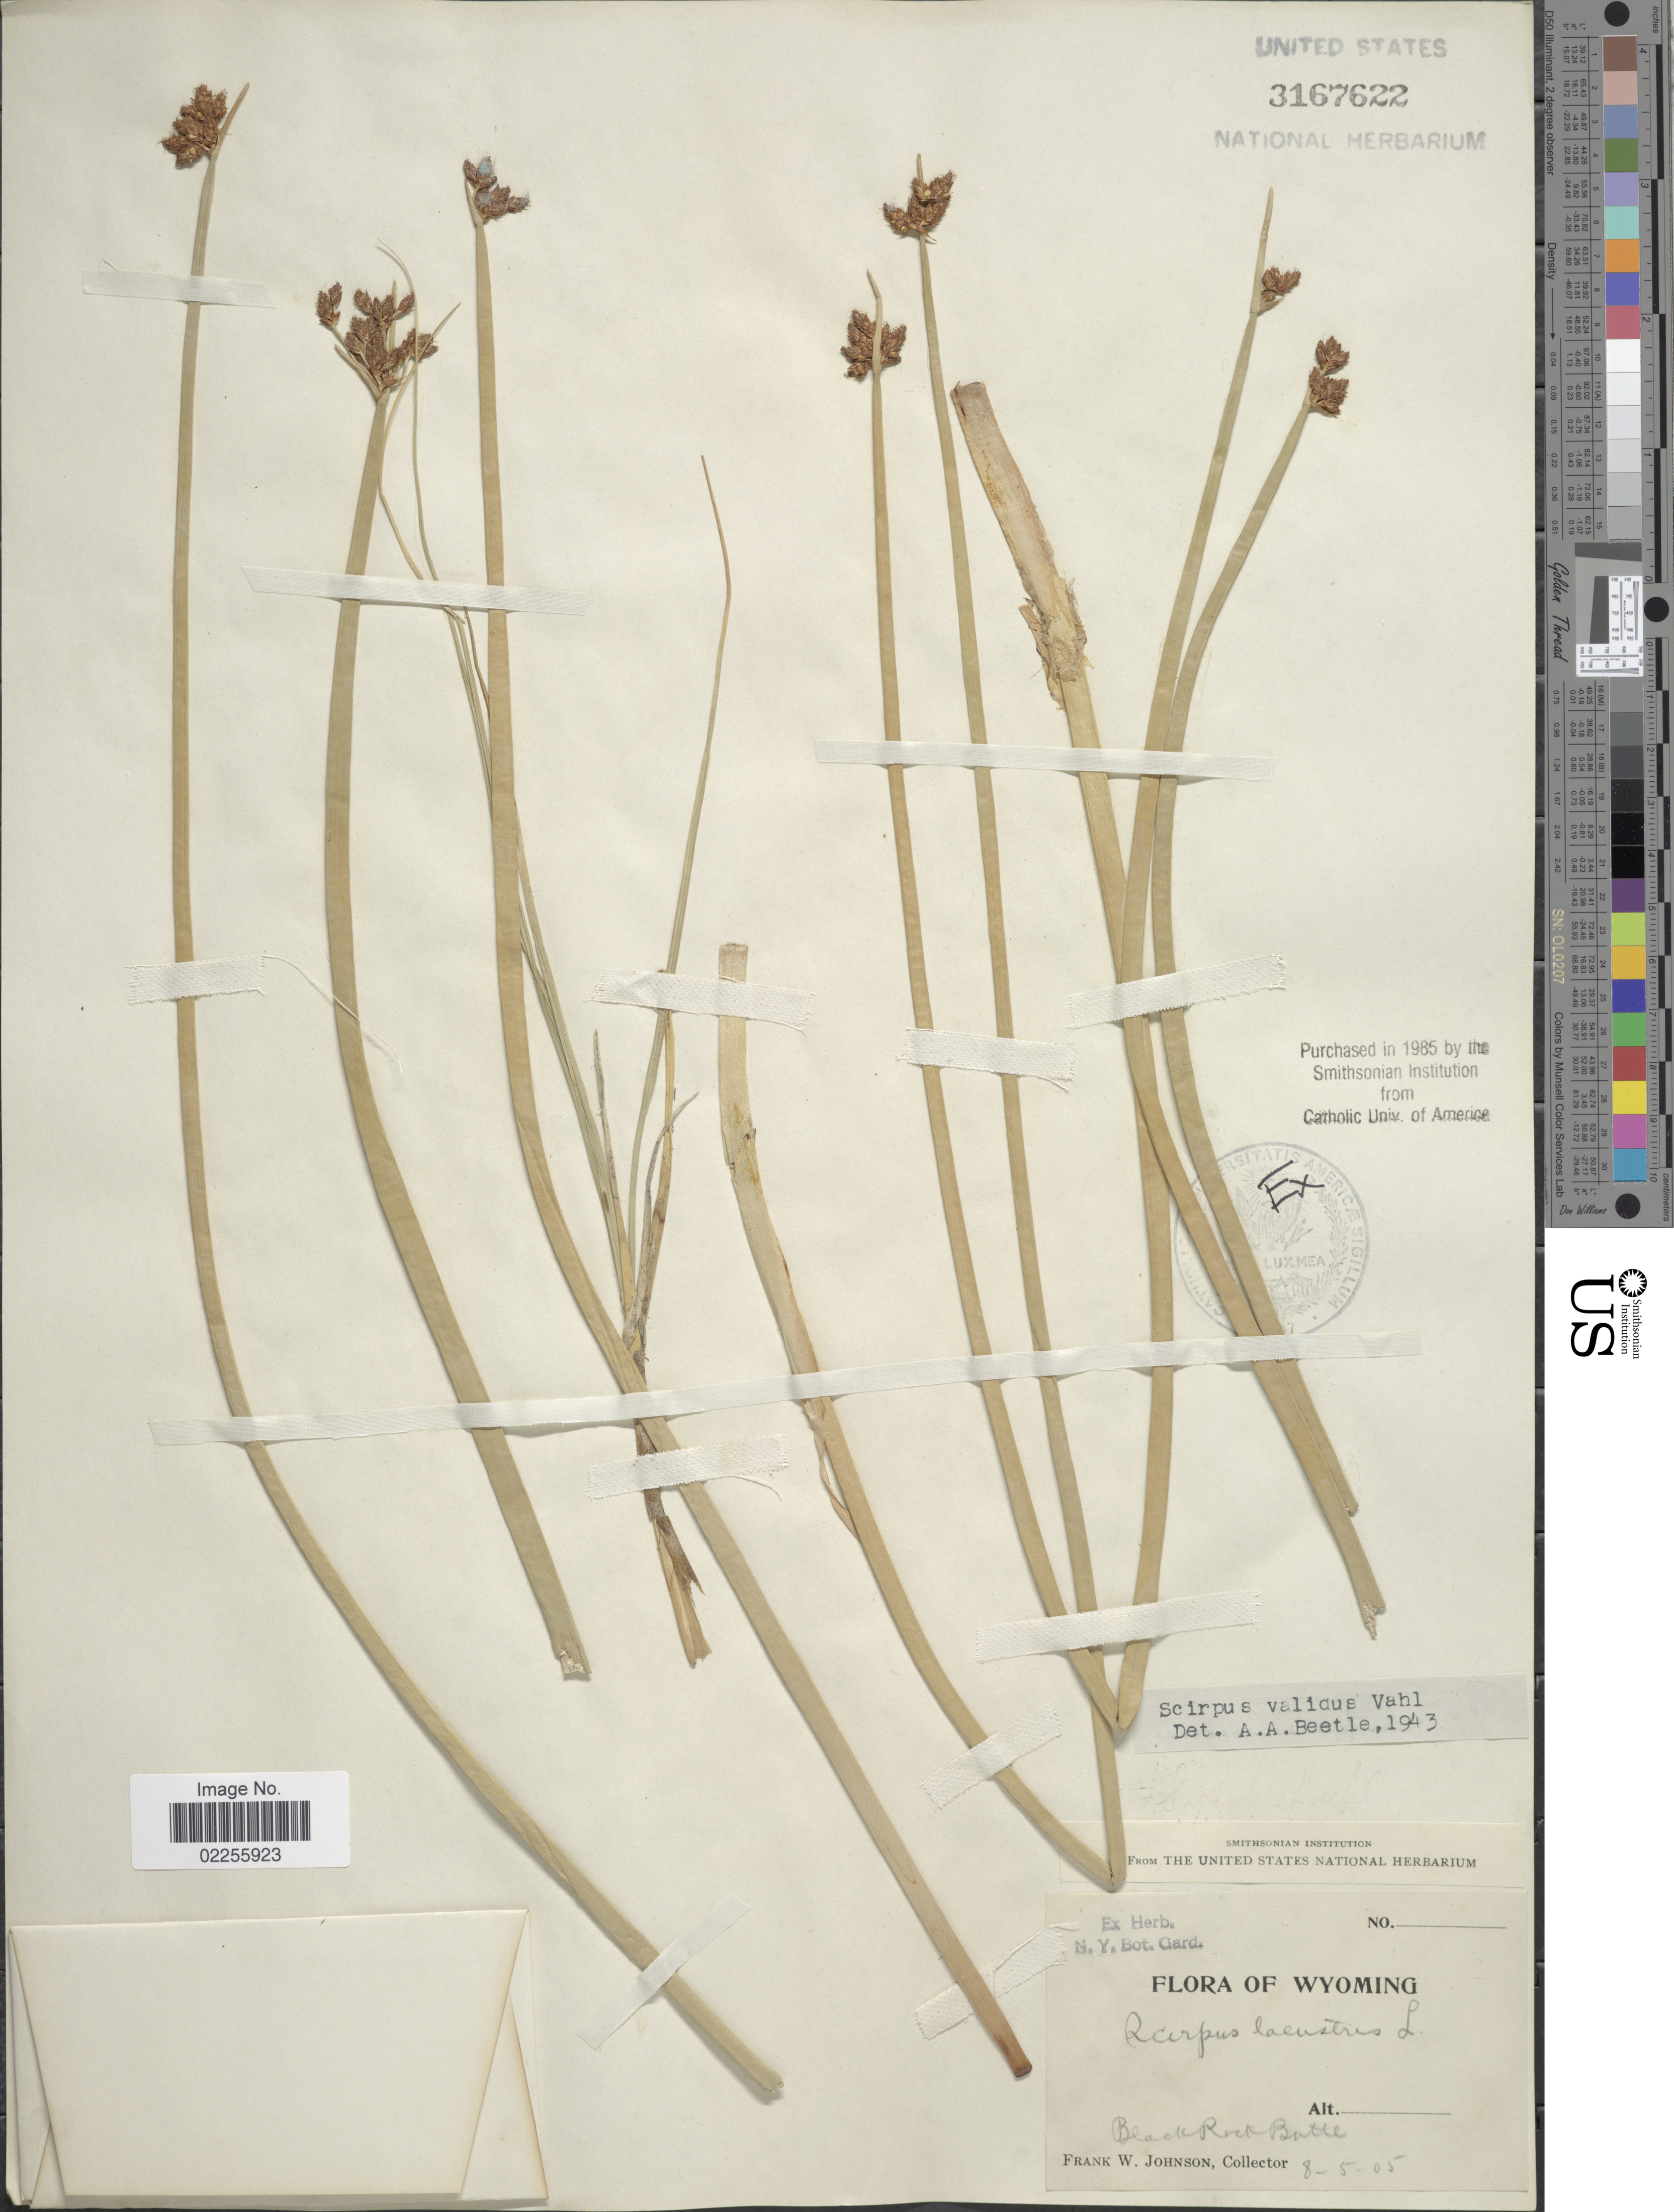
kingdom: Plantae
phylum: Tracheophyta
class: Liliopsida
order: Poales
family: Cyperaceae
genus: Schoenoplectus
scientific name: Schoenoplectus tabernaemontani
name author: (C.C. Gmel.) Palla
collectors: F. W. Johnson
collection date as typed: Transcribed d/m/y: 5/8/5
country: United States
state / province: Wyoming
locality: Black Rock Butte.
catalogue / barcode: US 3167622